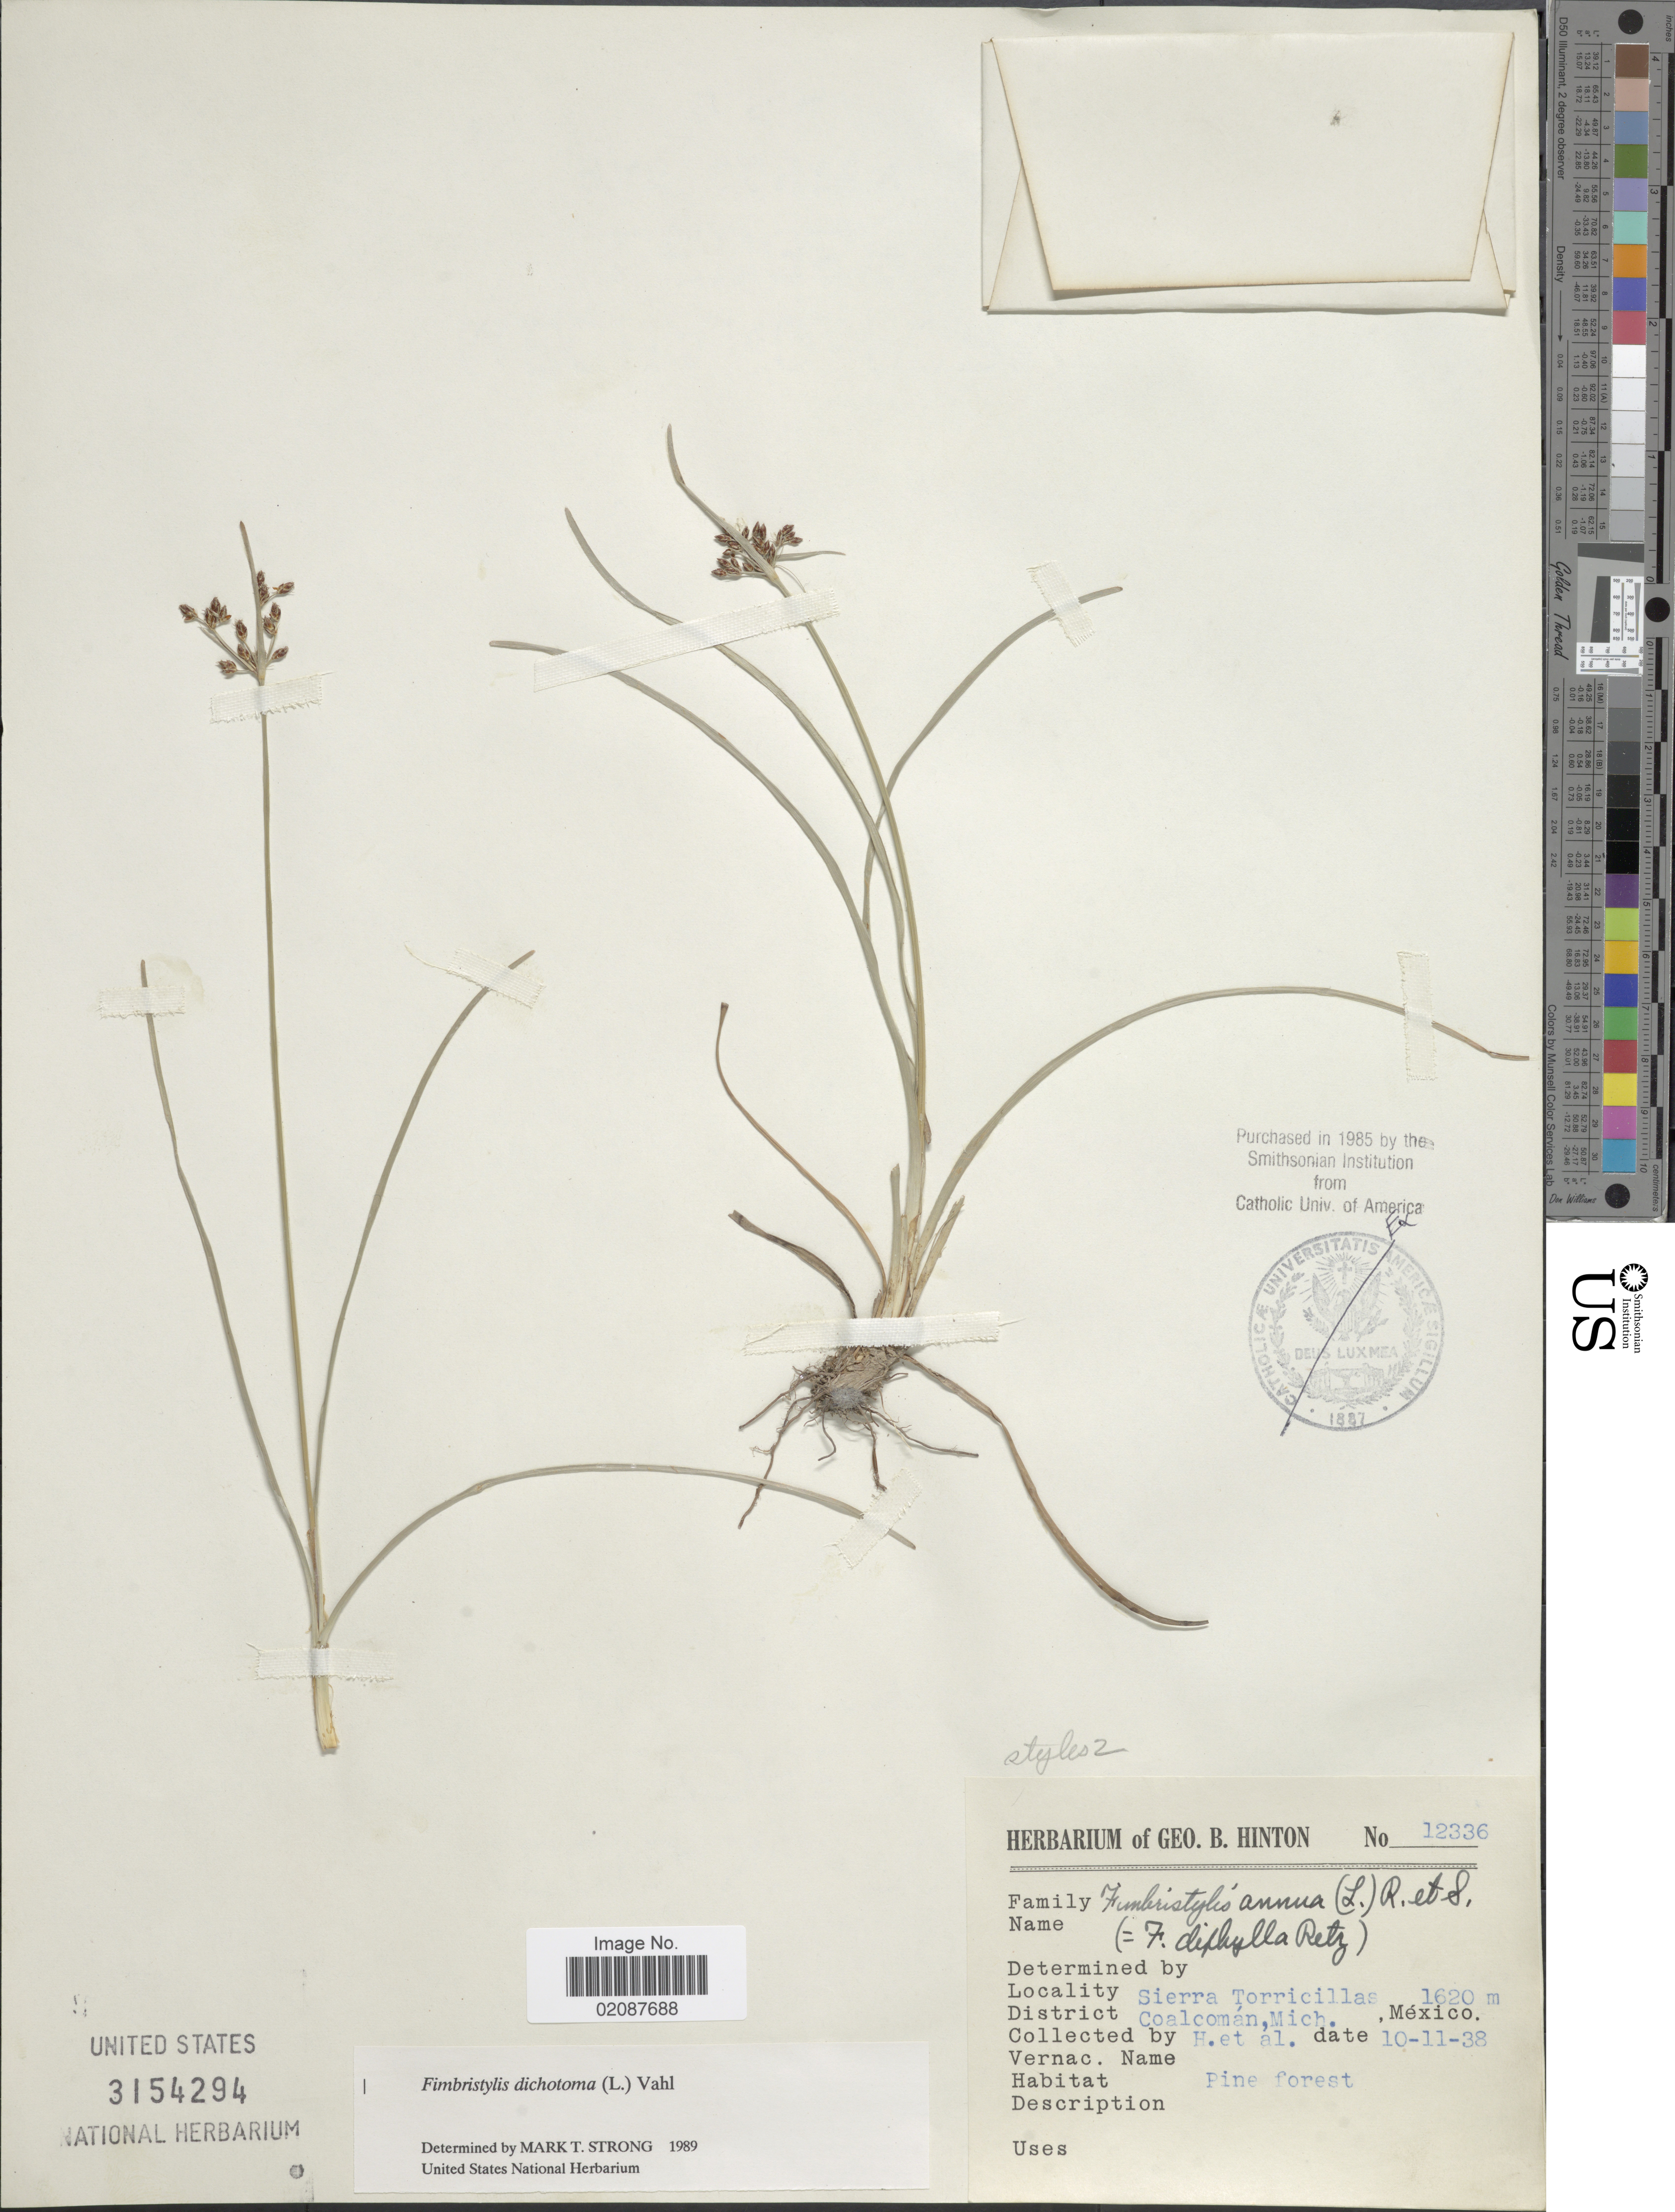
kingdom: Plantae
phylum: Tracheophyta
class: Liliopsida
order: Poales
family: Cyperaceae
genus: Fimbristylis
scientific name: Fimbristylis dichotoma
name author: (L.) Vahl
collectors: G. B. Hinton & et al.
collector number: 12336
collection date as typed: Transcribed d/m/y: 11/10/38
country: Mexico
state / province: Michoacán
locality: Sierra Torricillas, District Coalcoman.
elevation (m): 1620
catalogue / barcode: US 3154294